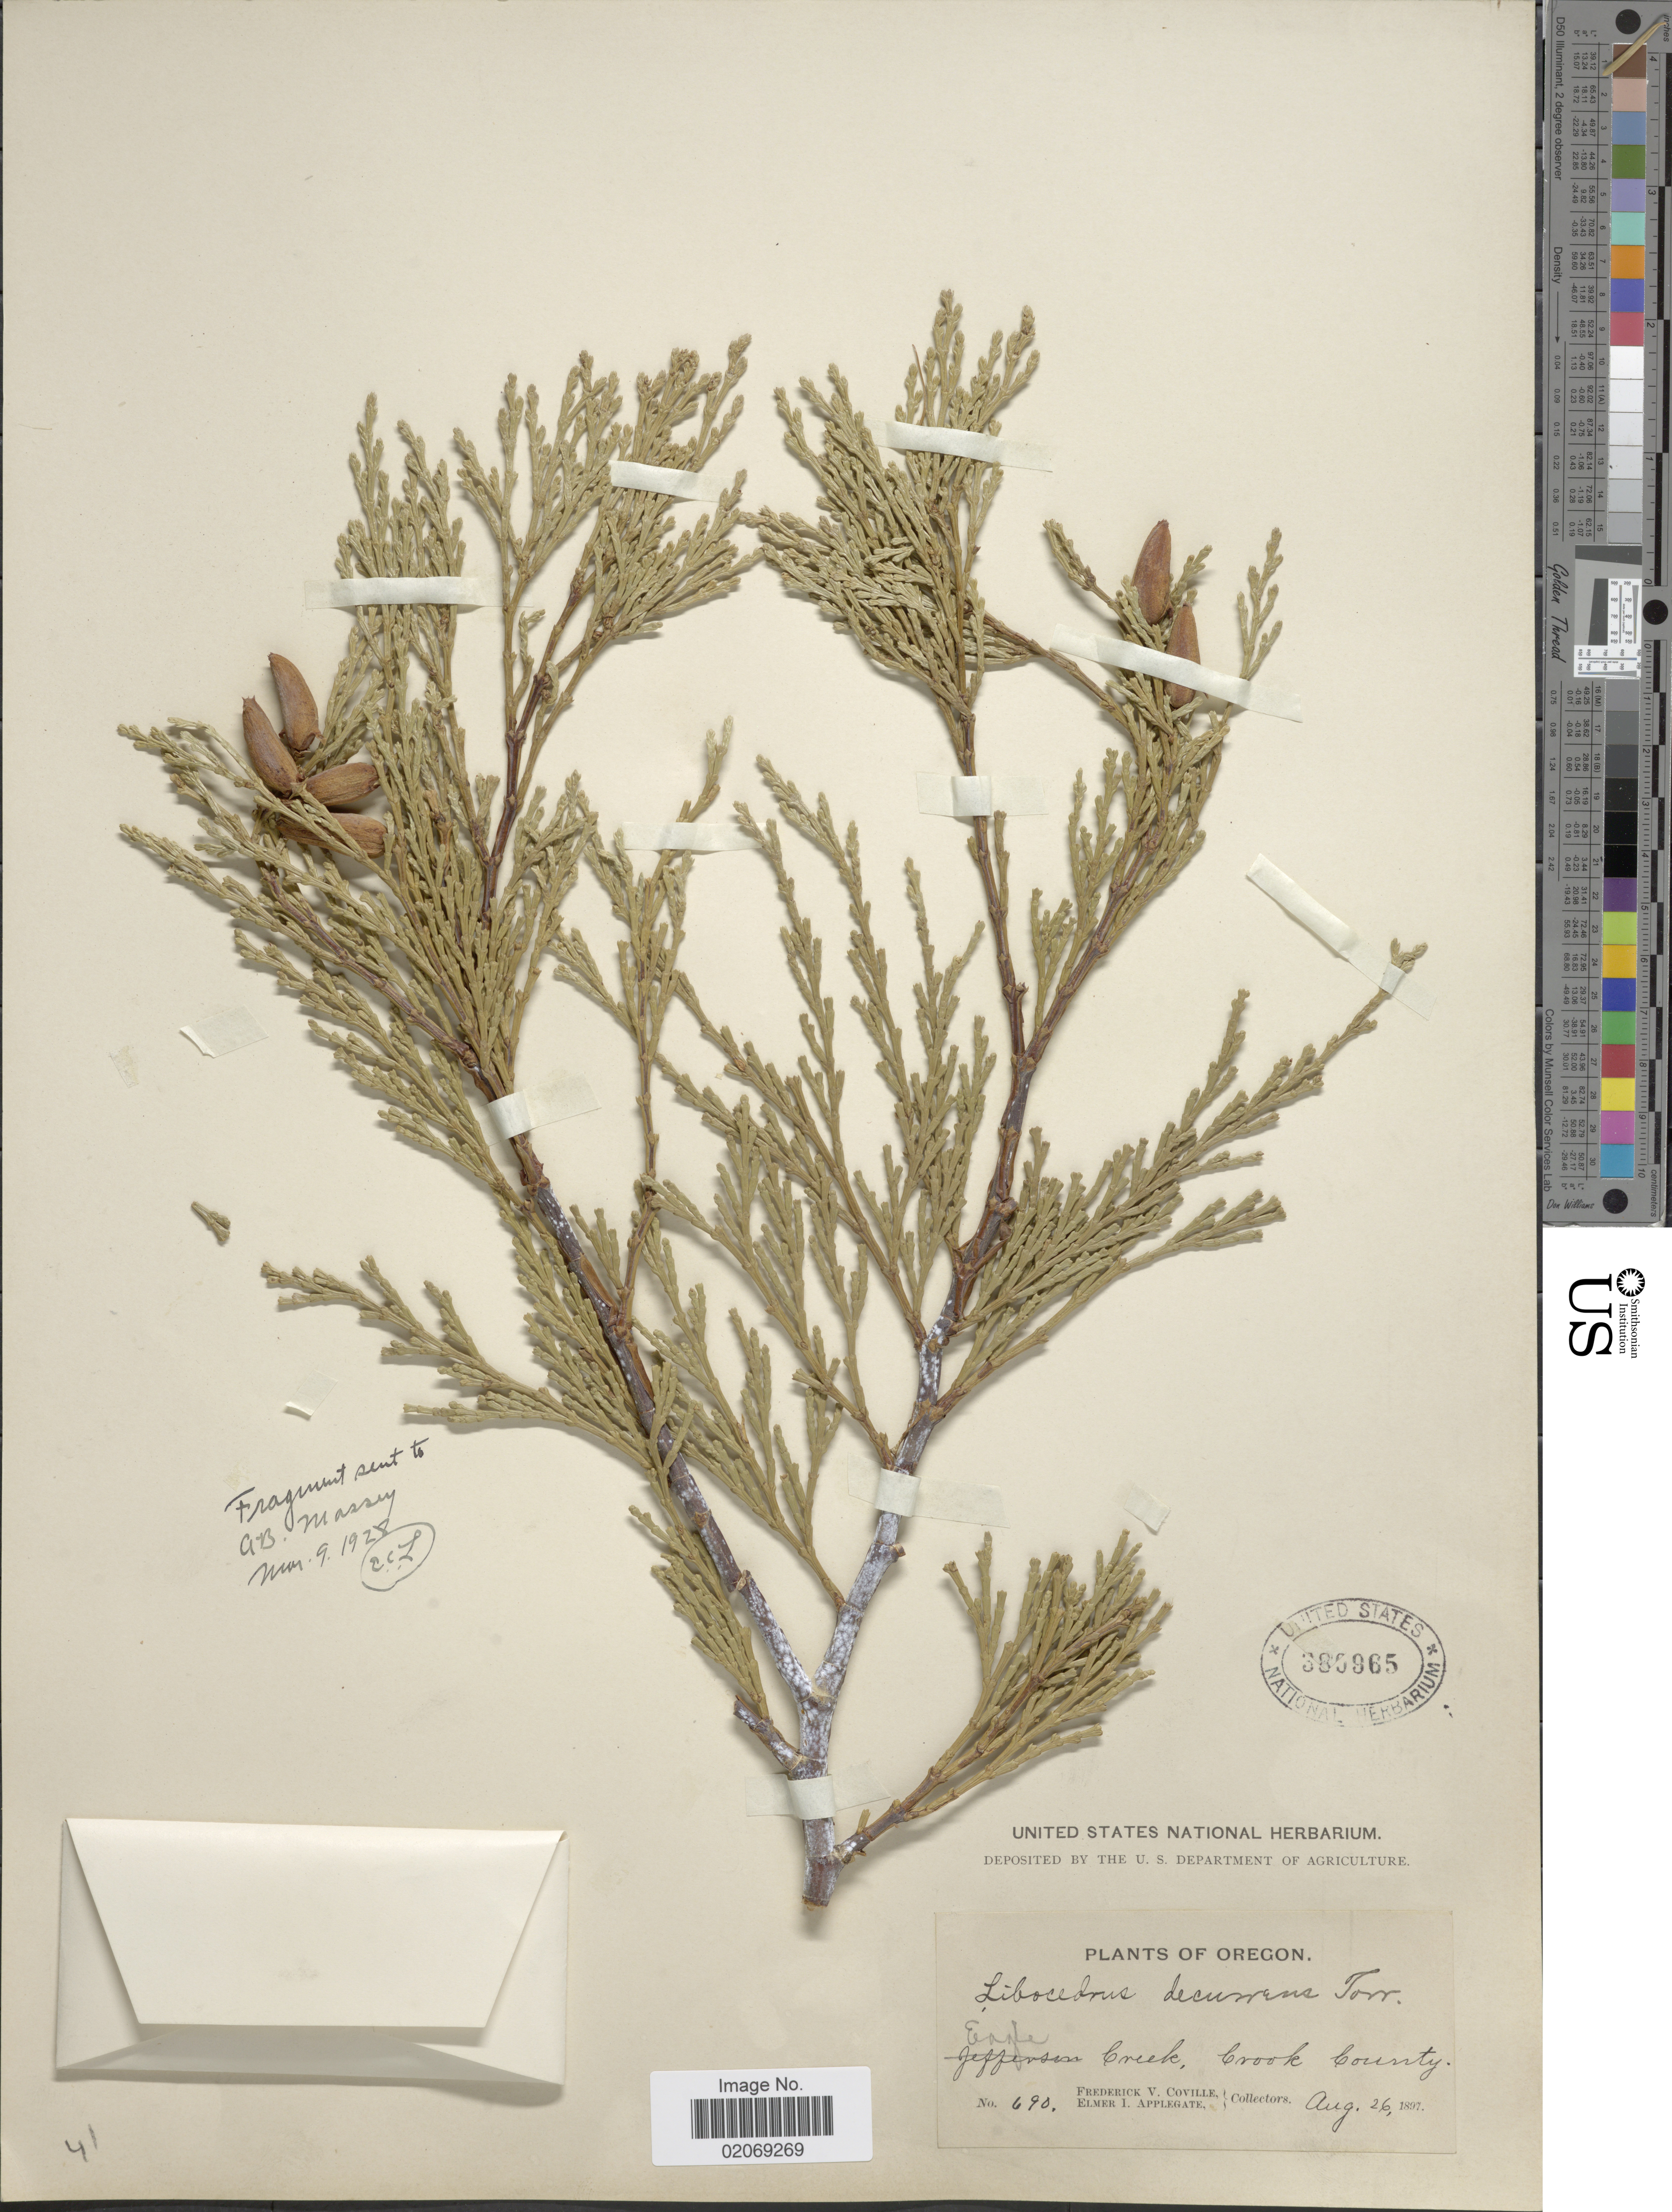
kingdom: Plantae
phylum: Tracheophyta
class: Pinopsida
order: Pinales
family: Cupressaceae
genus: Libocedrus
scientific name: Libocedrus decurrens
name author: Torr.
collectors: F. V. Coville & E. I. Applegate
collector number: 690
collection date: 1897-08-26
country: United States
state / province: Oregon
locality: Eagle Creek, Crook County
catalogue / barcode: US 385965